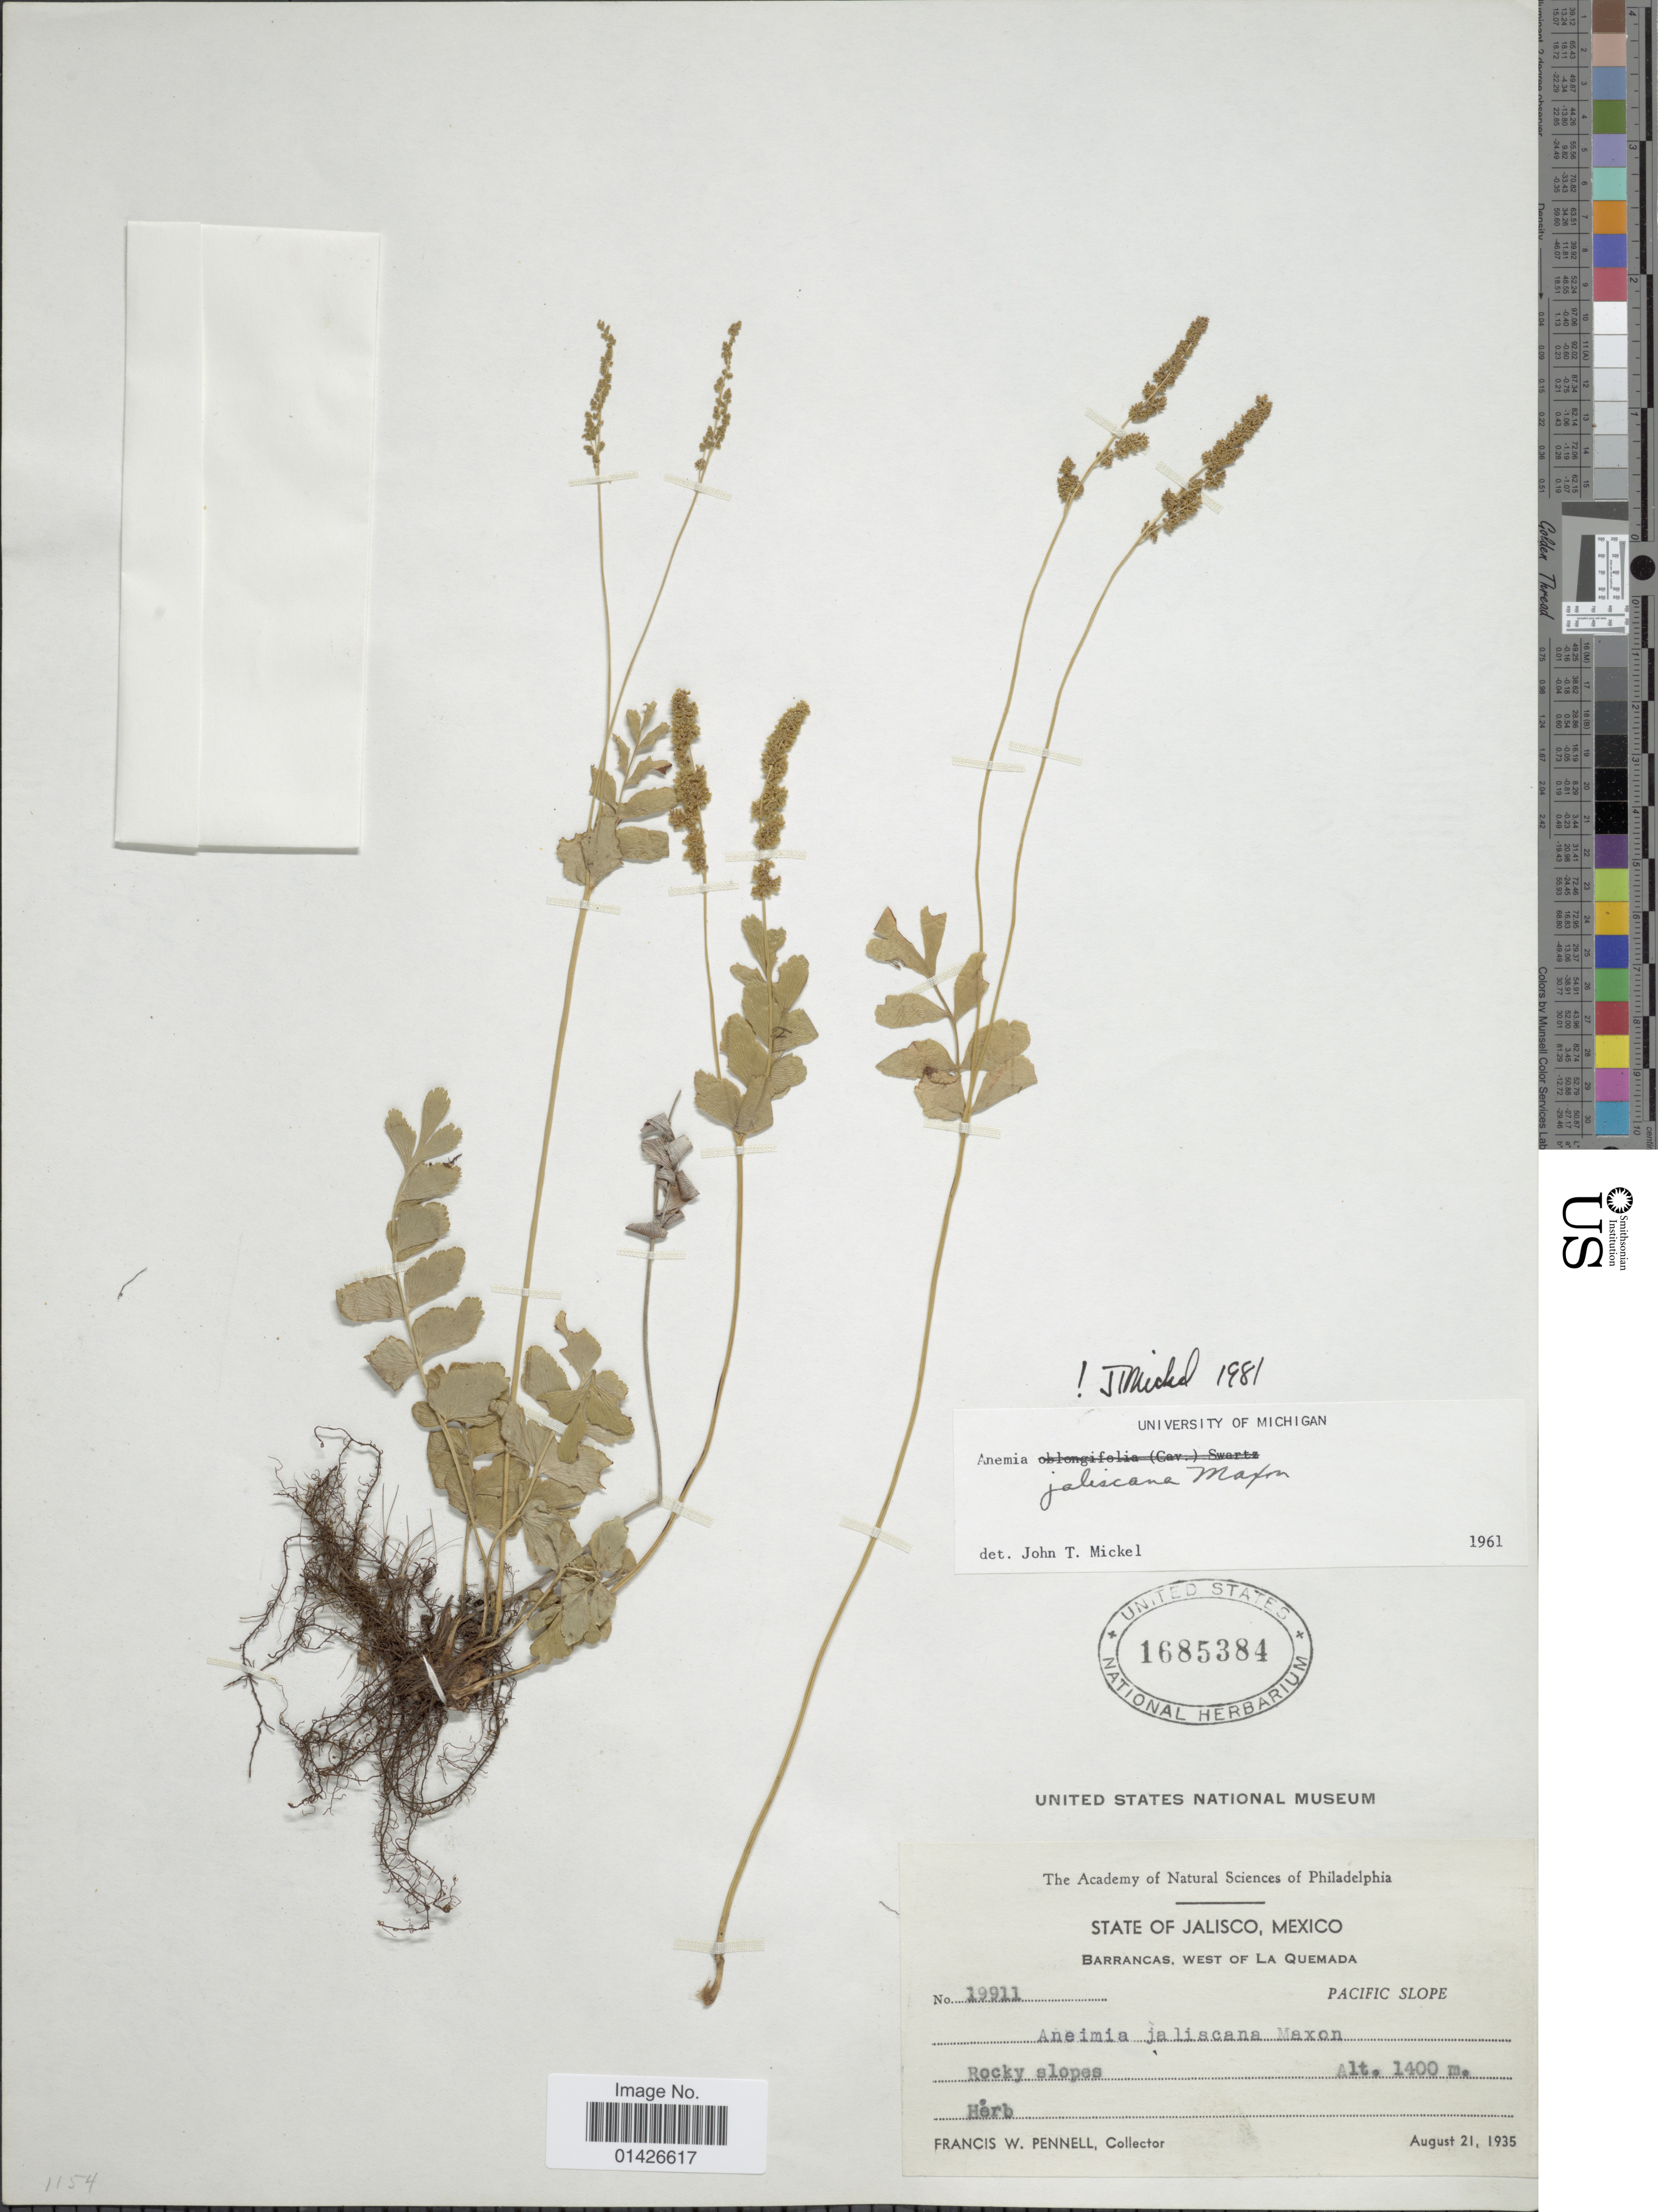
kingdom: Plantae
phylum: Tracheophyta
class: Polypodiopsida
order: Schizaeales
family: Anemiaceae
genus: Anemia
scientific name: Anemia jaliscana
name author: Maxon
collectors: F. W. Pennell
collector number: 19911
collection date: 1935-08-21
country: Mexico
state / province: Jalisco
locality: Barrancas, West of La Quemada, Pacific slope,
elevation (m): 1400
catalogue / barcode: US 1685384